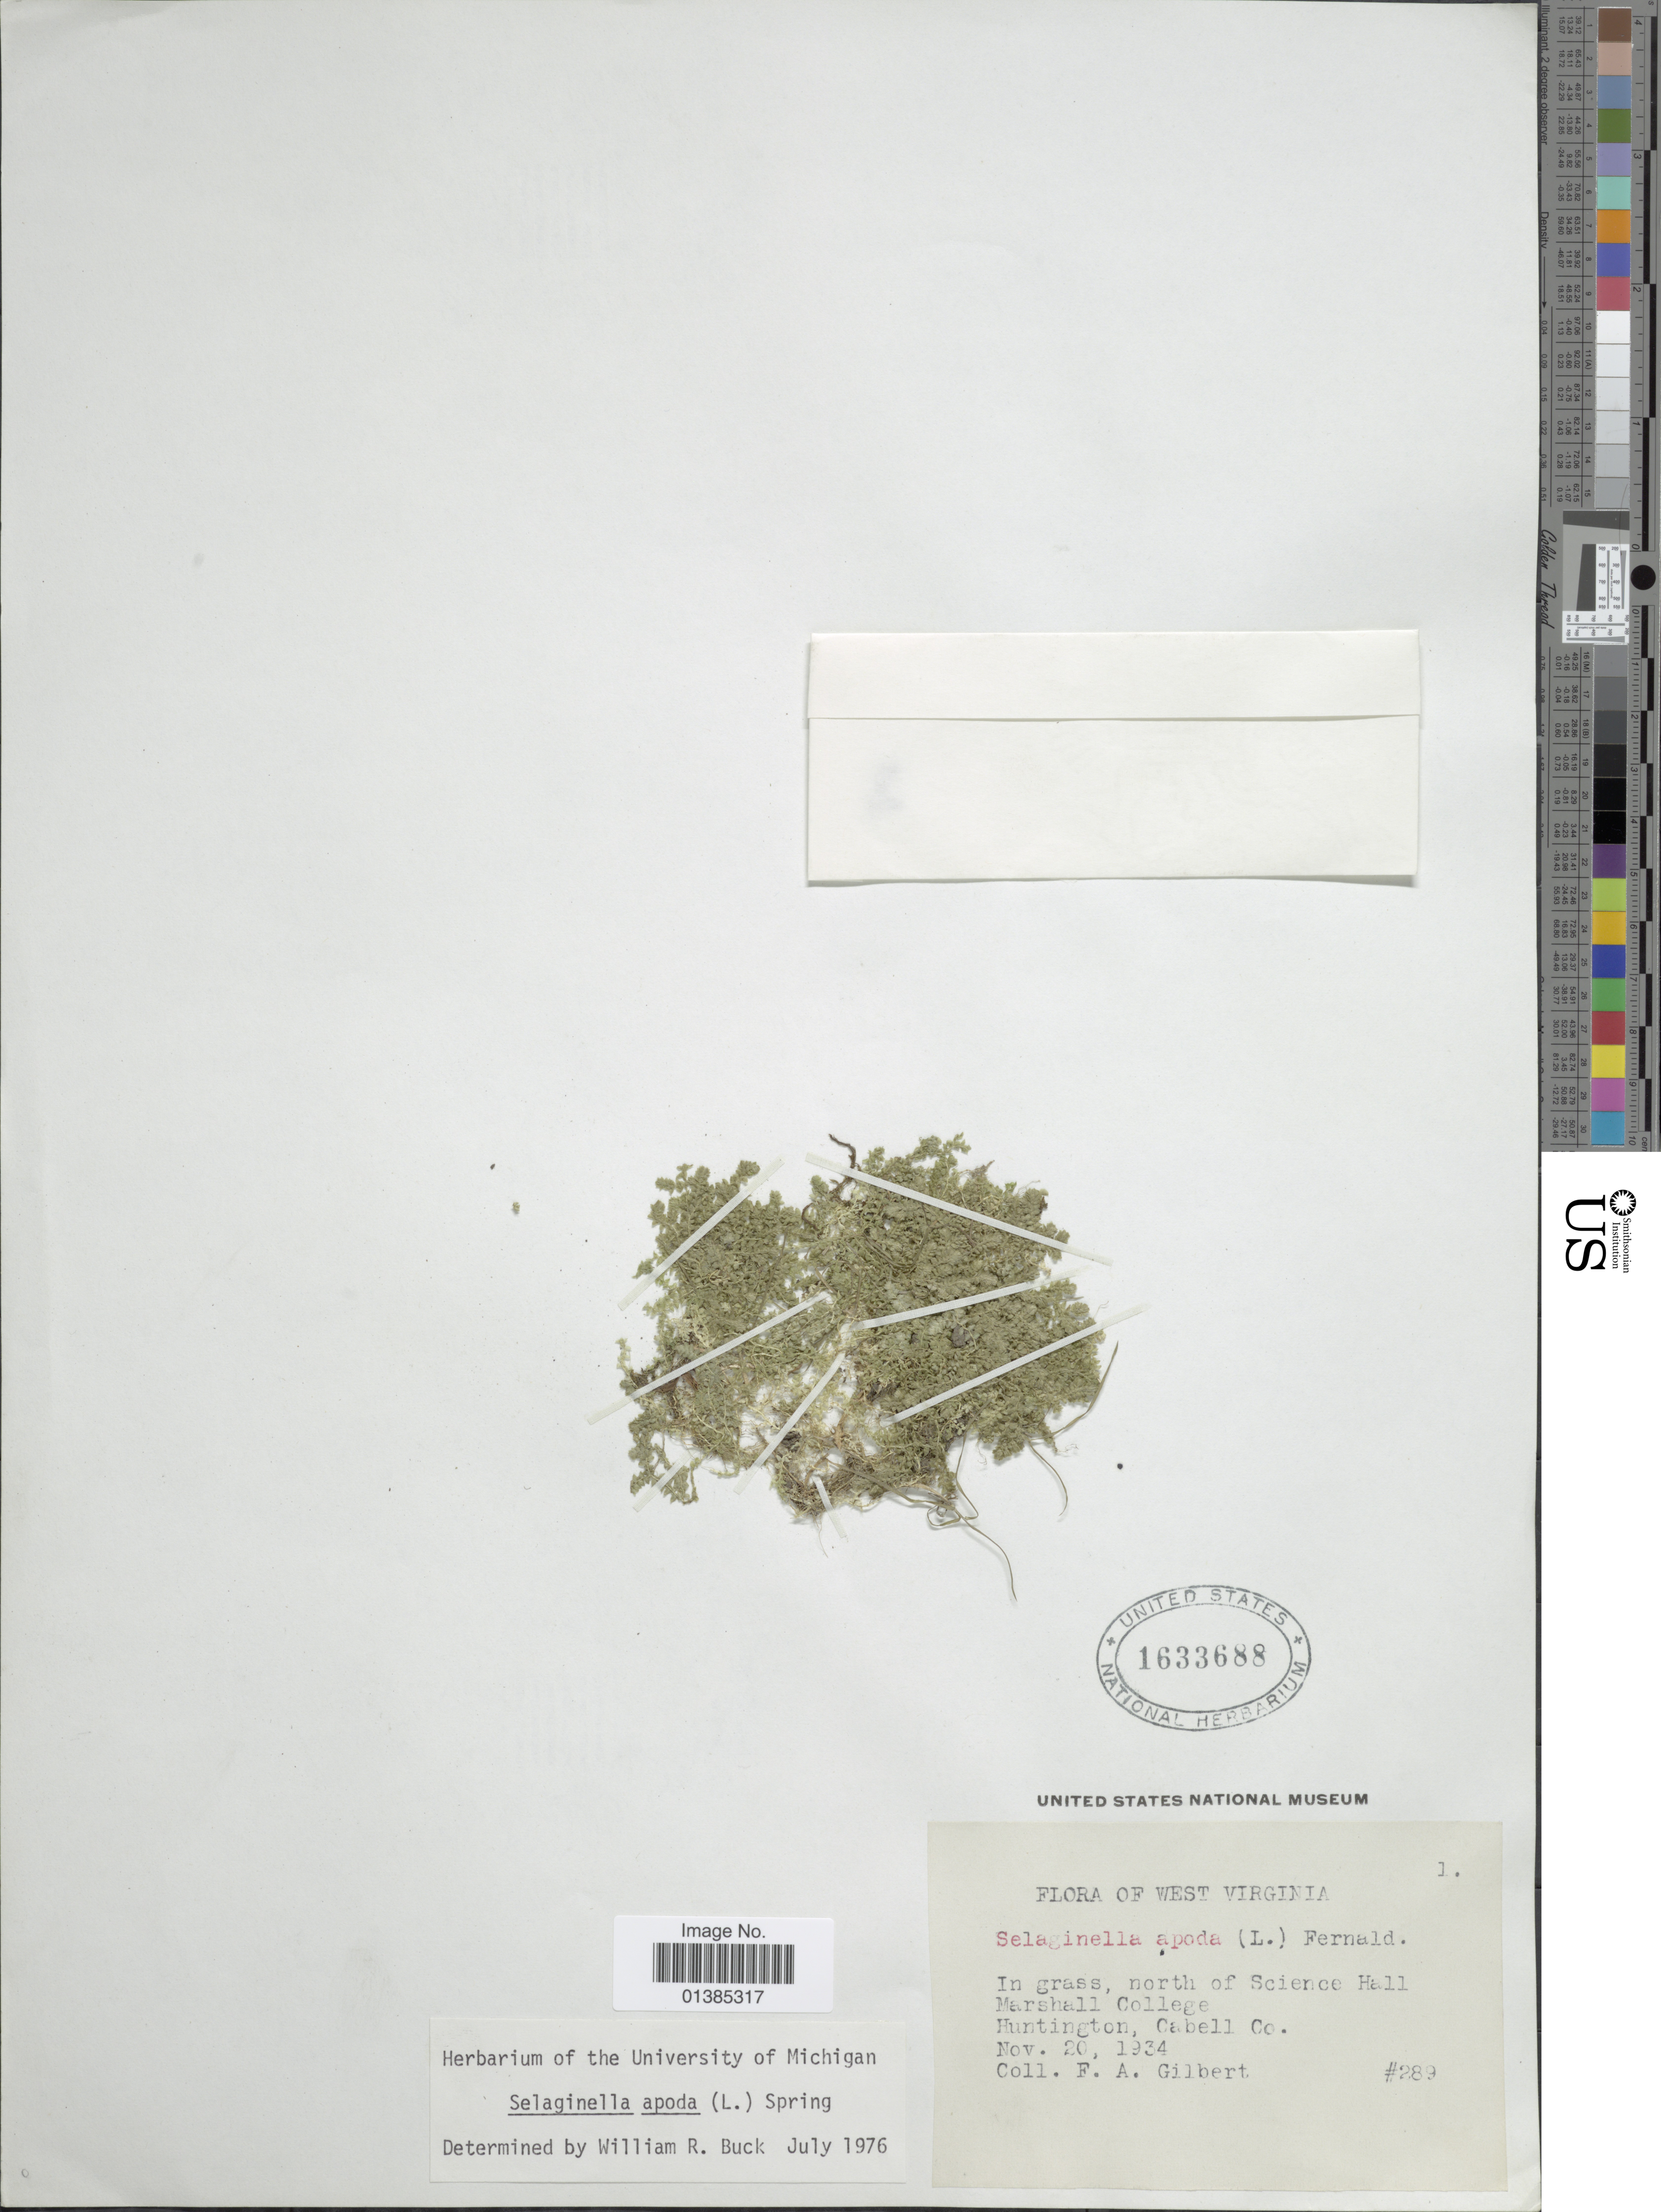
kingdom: Plantae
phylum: Tracheophyta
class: Lycopodiopsida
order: Selaginellales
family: Selaginellaceae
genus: Selaginella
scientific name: Selaginella apus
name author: Spring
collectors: F. A. Gilbert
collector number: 289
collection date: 1934-11-20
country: United States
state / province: West Virginia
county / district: Cabell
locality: In grass, north of Science Hall Marshall College. Huntington, Cabell Co.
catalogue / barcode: US 1633688